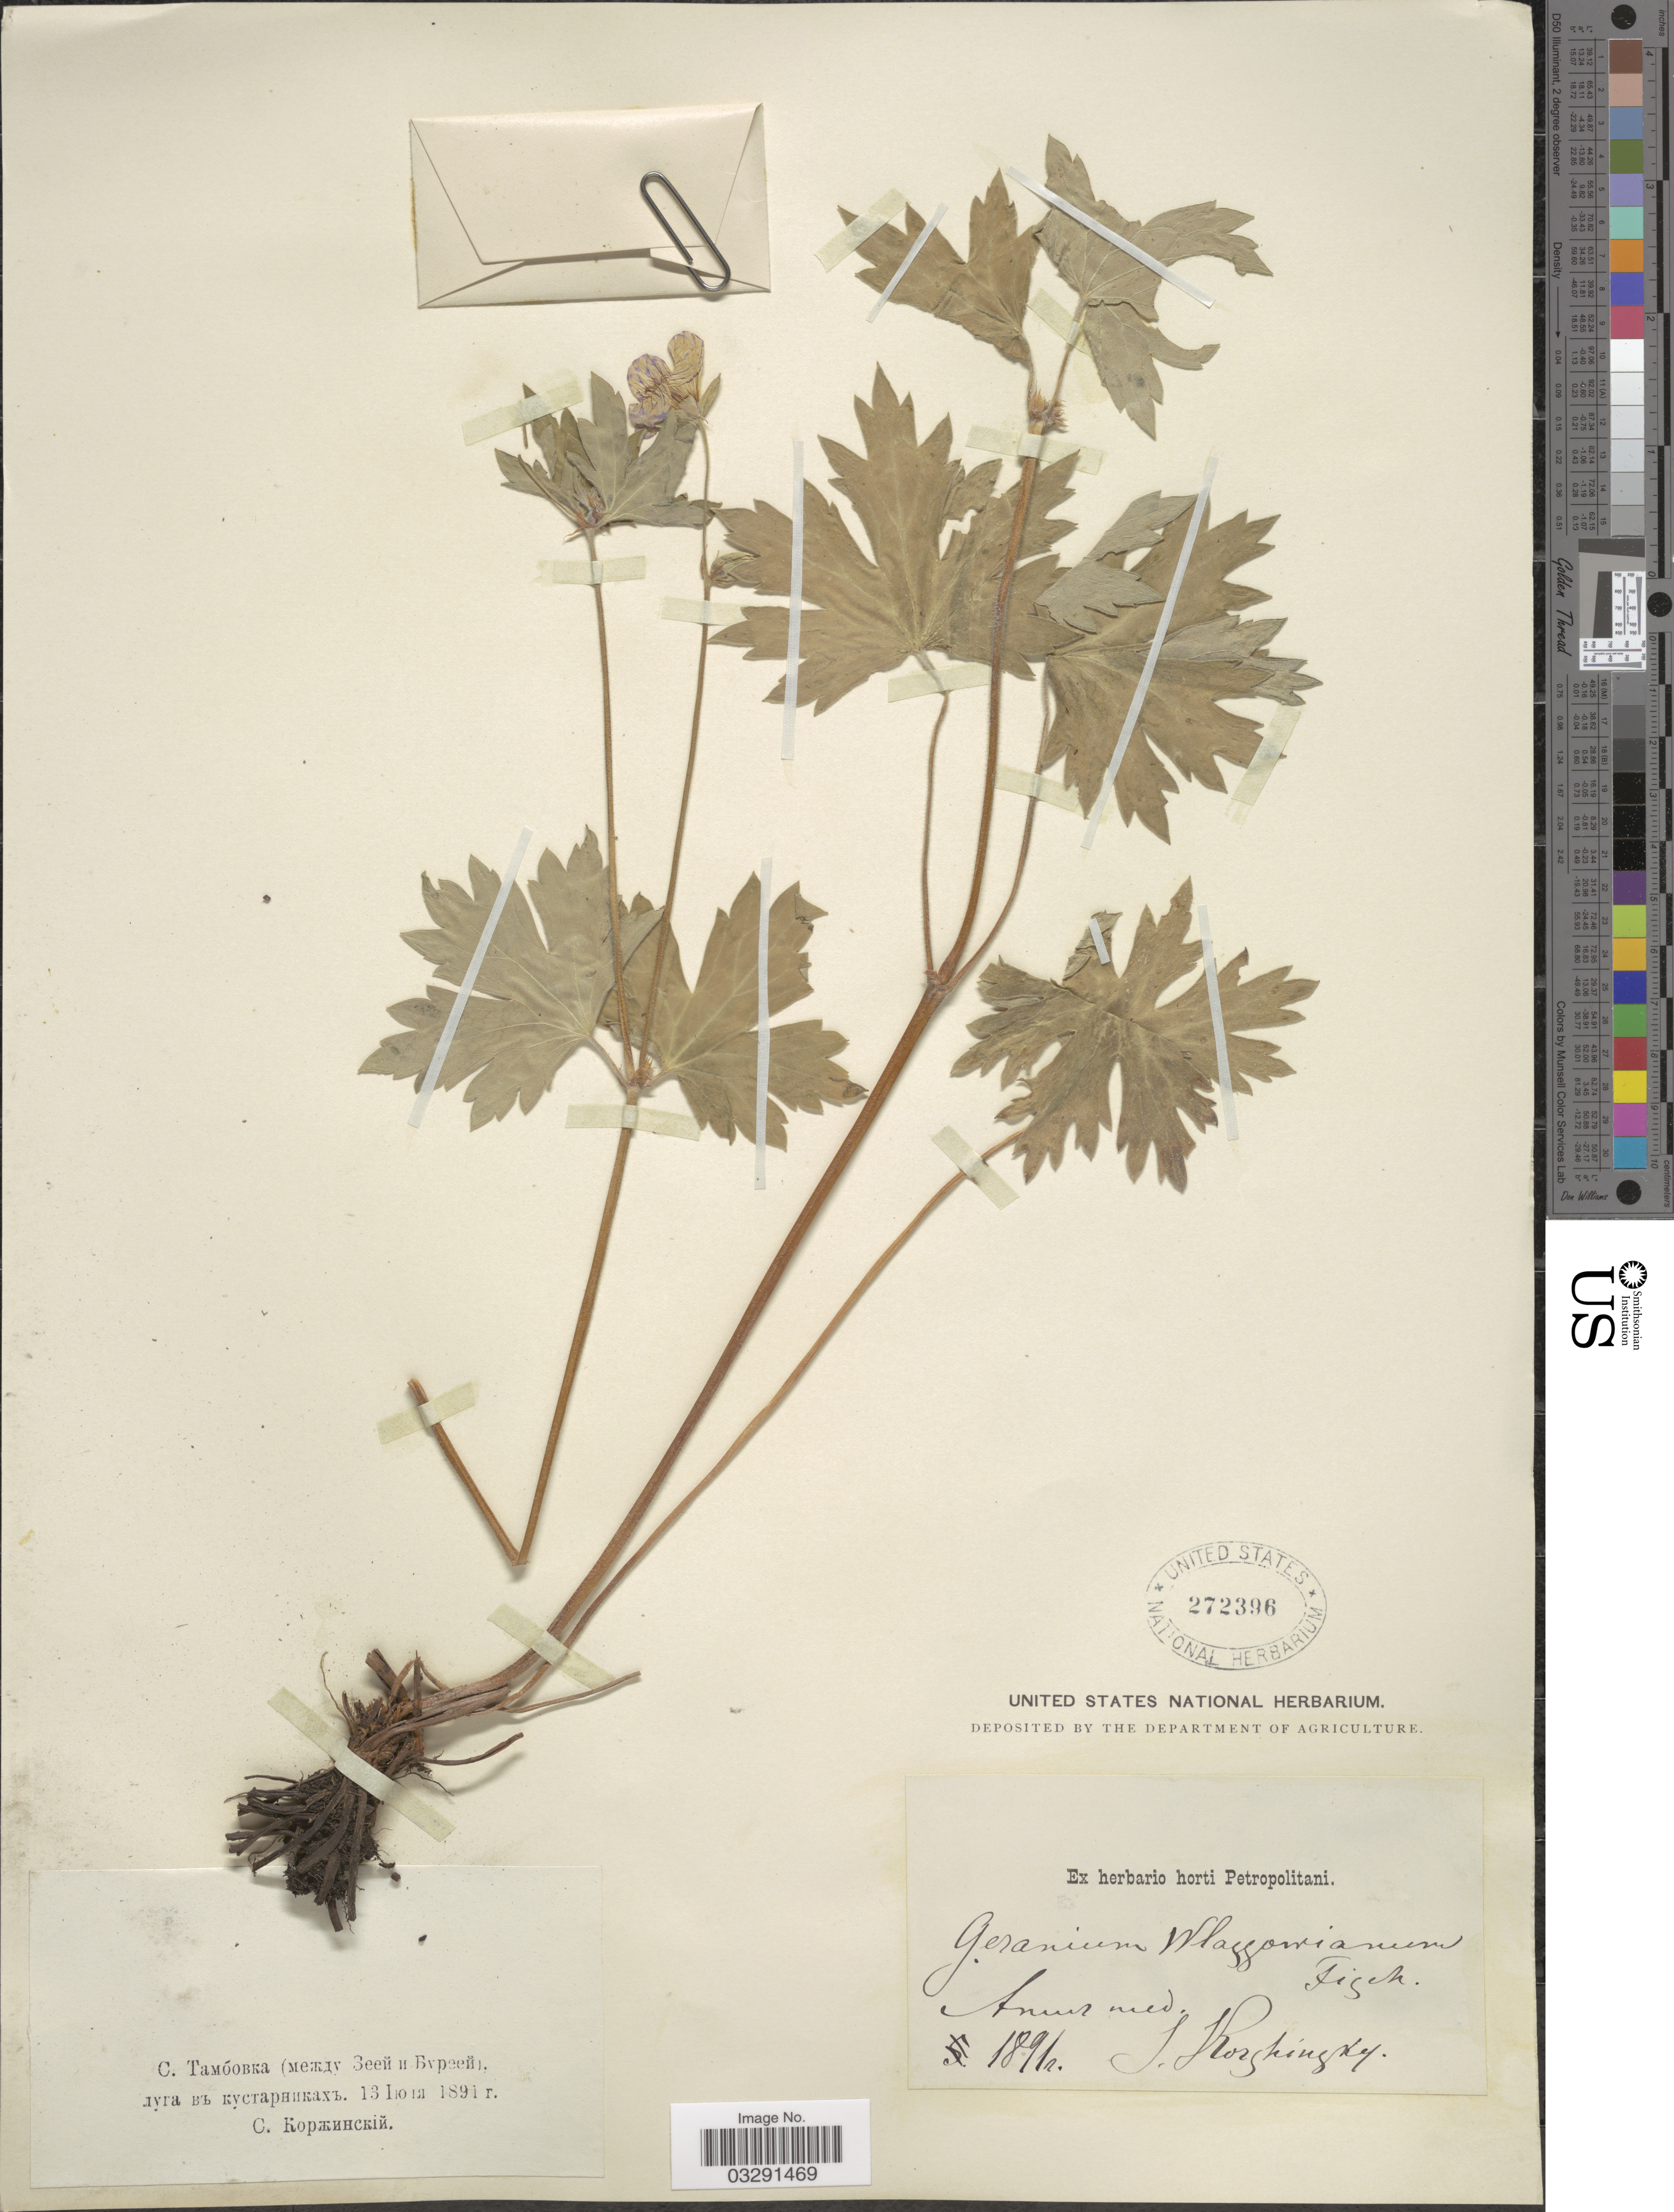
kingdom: Plantae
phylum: Tracheophyta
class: Magnoliopsida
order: Geraniales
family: Geraniaceae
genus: Geranium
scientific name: Geranium wlassovianum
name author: Fisch. ex Link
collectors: S. Korzchinsky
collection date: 1891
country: Russian Federation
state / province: Amur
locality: Amur med.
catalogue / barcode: US 272396